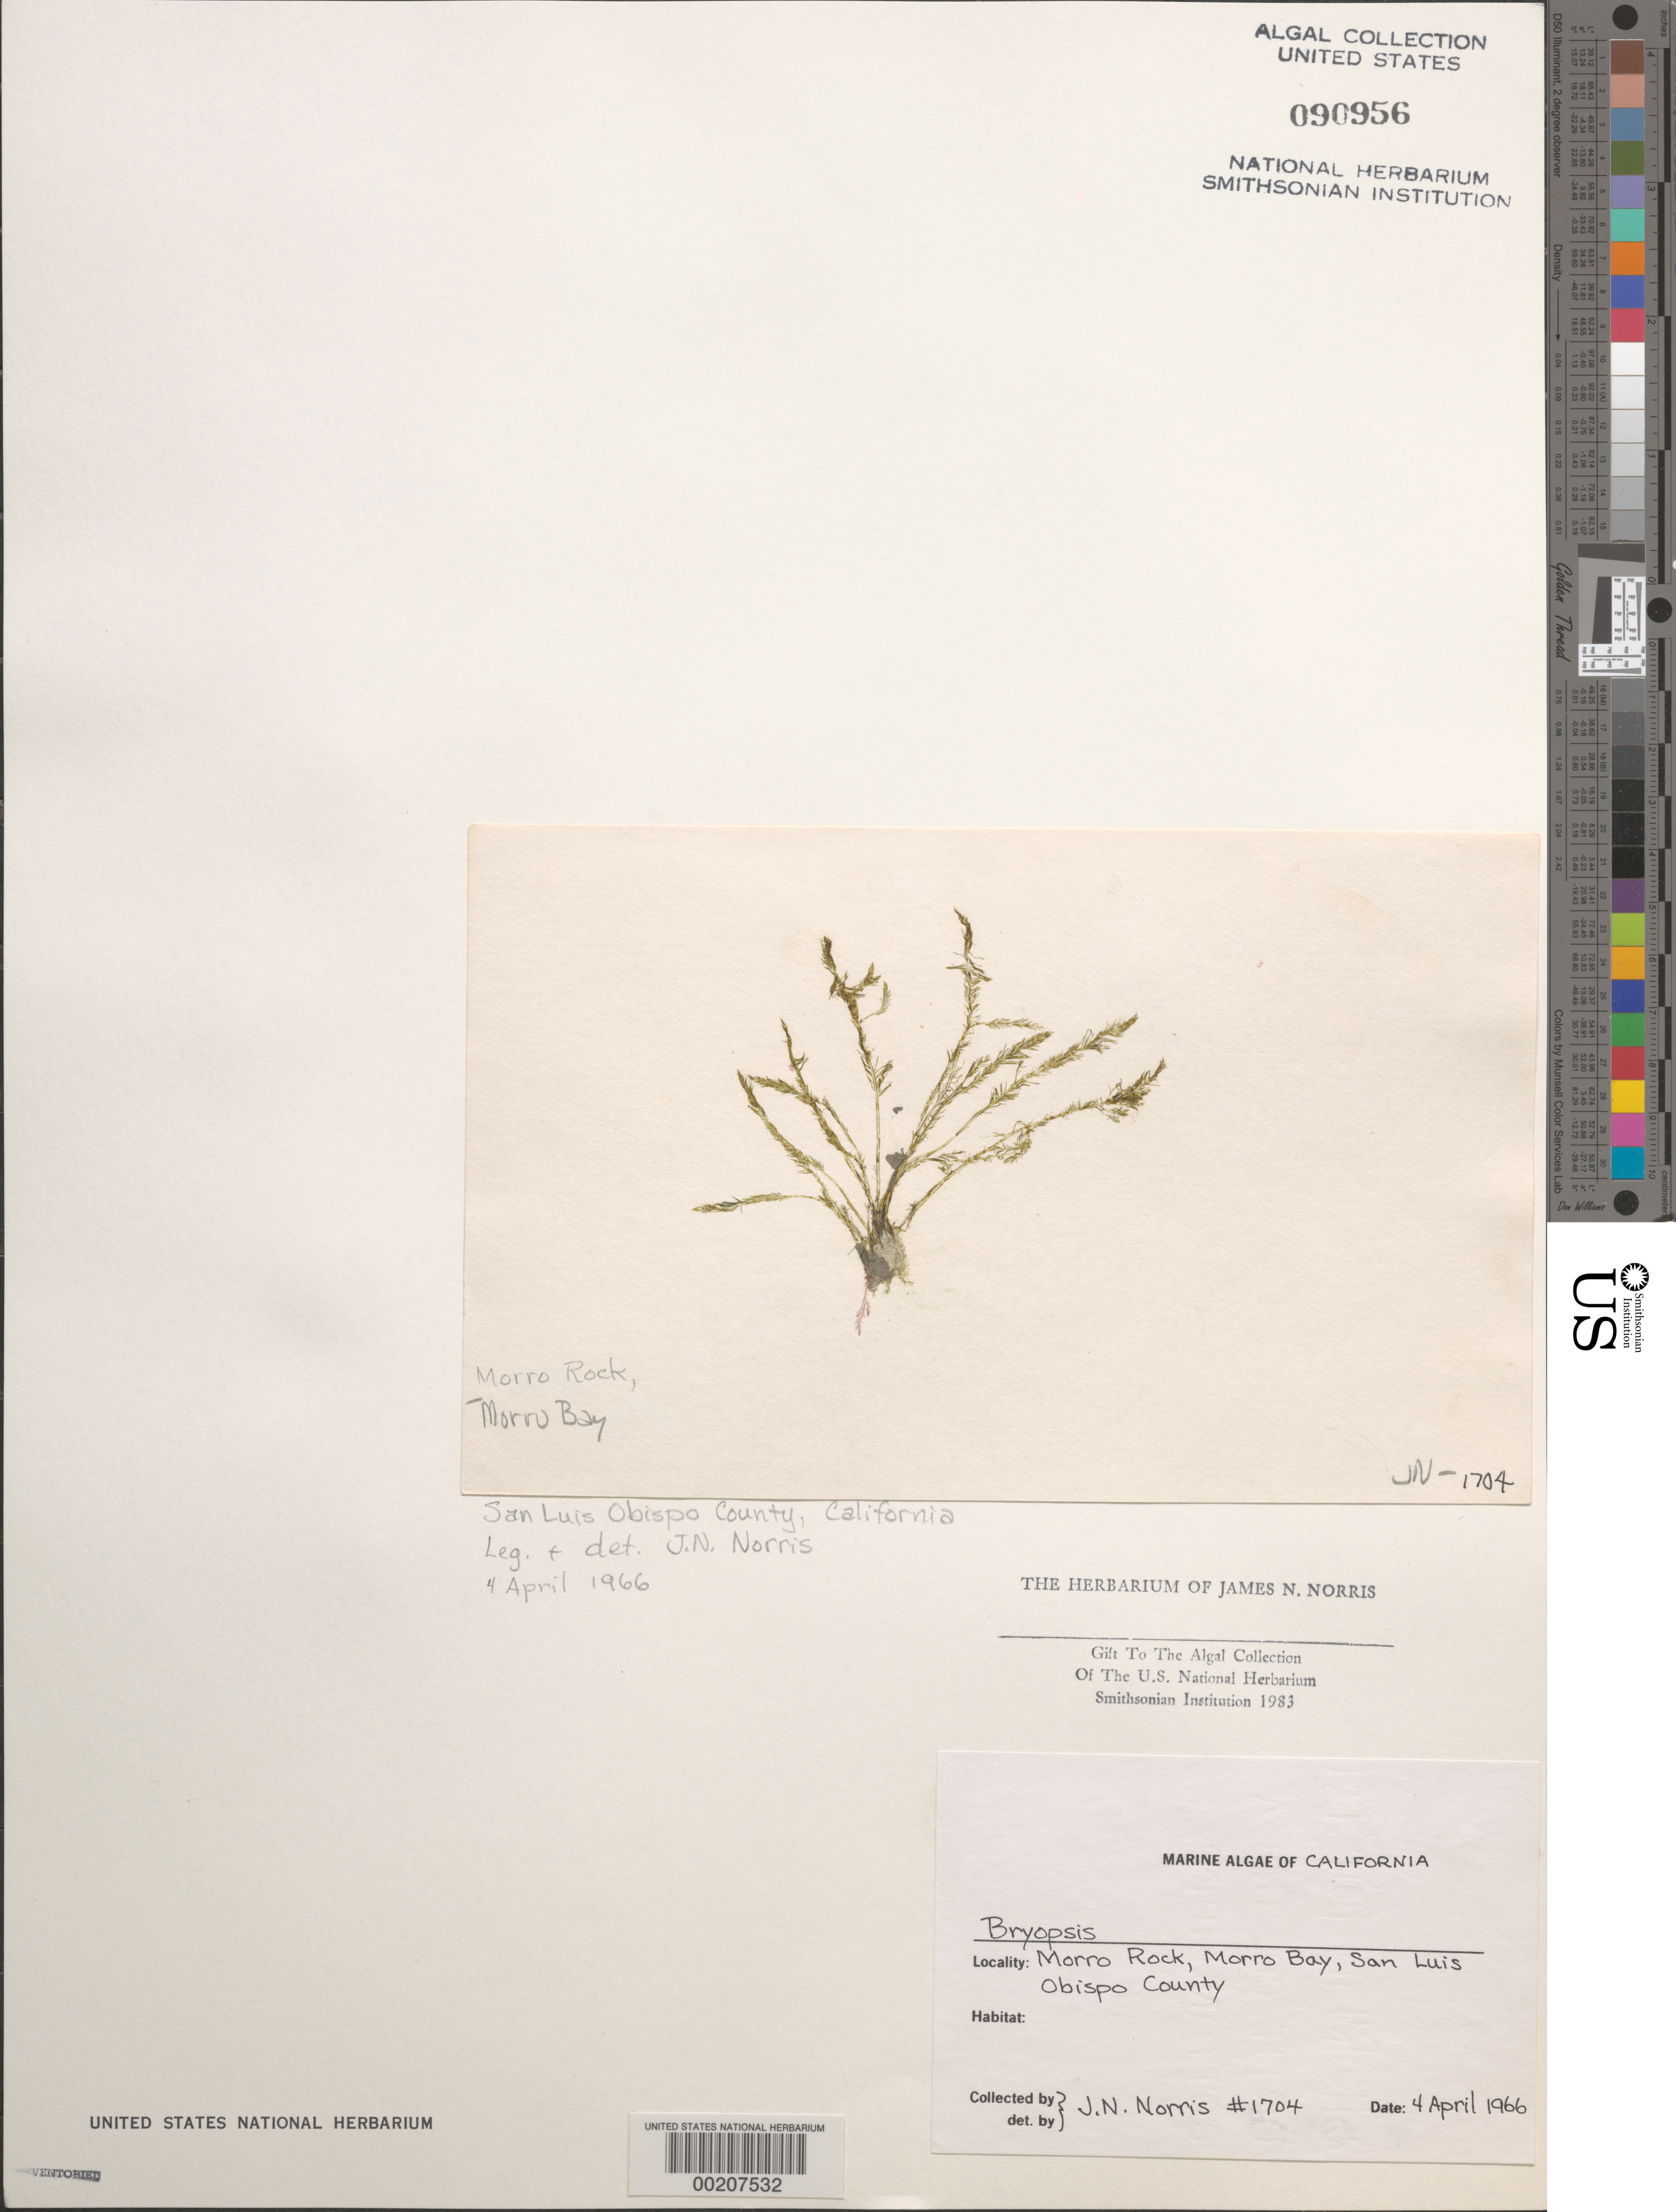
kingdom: Plantae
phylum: Chlorophyta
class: Ulvophyceae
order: Bryopsidales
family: Bryopsidaceae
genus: Bryopsis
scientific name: Bryopsis sp.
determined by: Norris, James N.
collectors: J. N. Norris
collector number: JN-1704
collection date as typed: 04 Apr 1966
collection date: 1966-04-04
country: United States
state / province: California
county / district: San Luis Obispo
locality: Morro Rock, Morro Bay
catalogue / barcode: US 90956